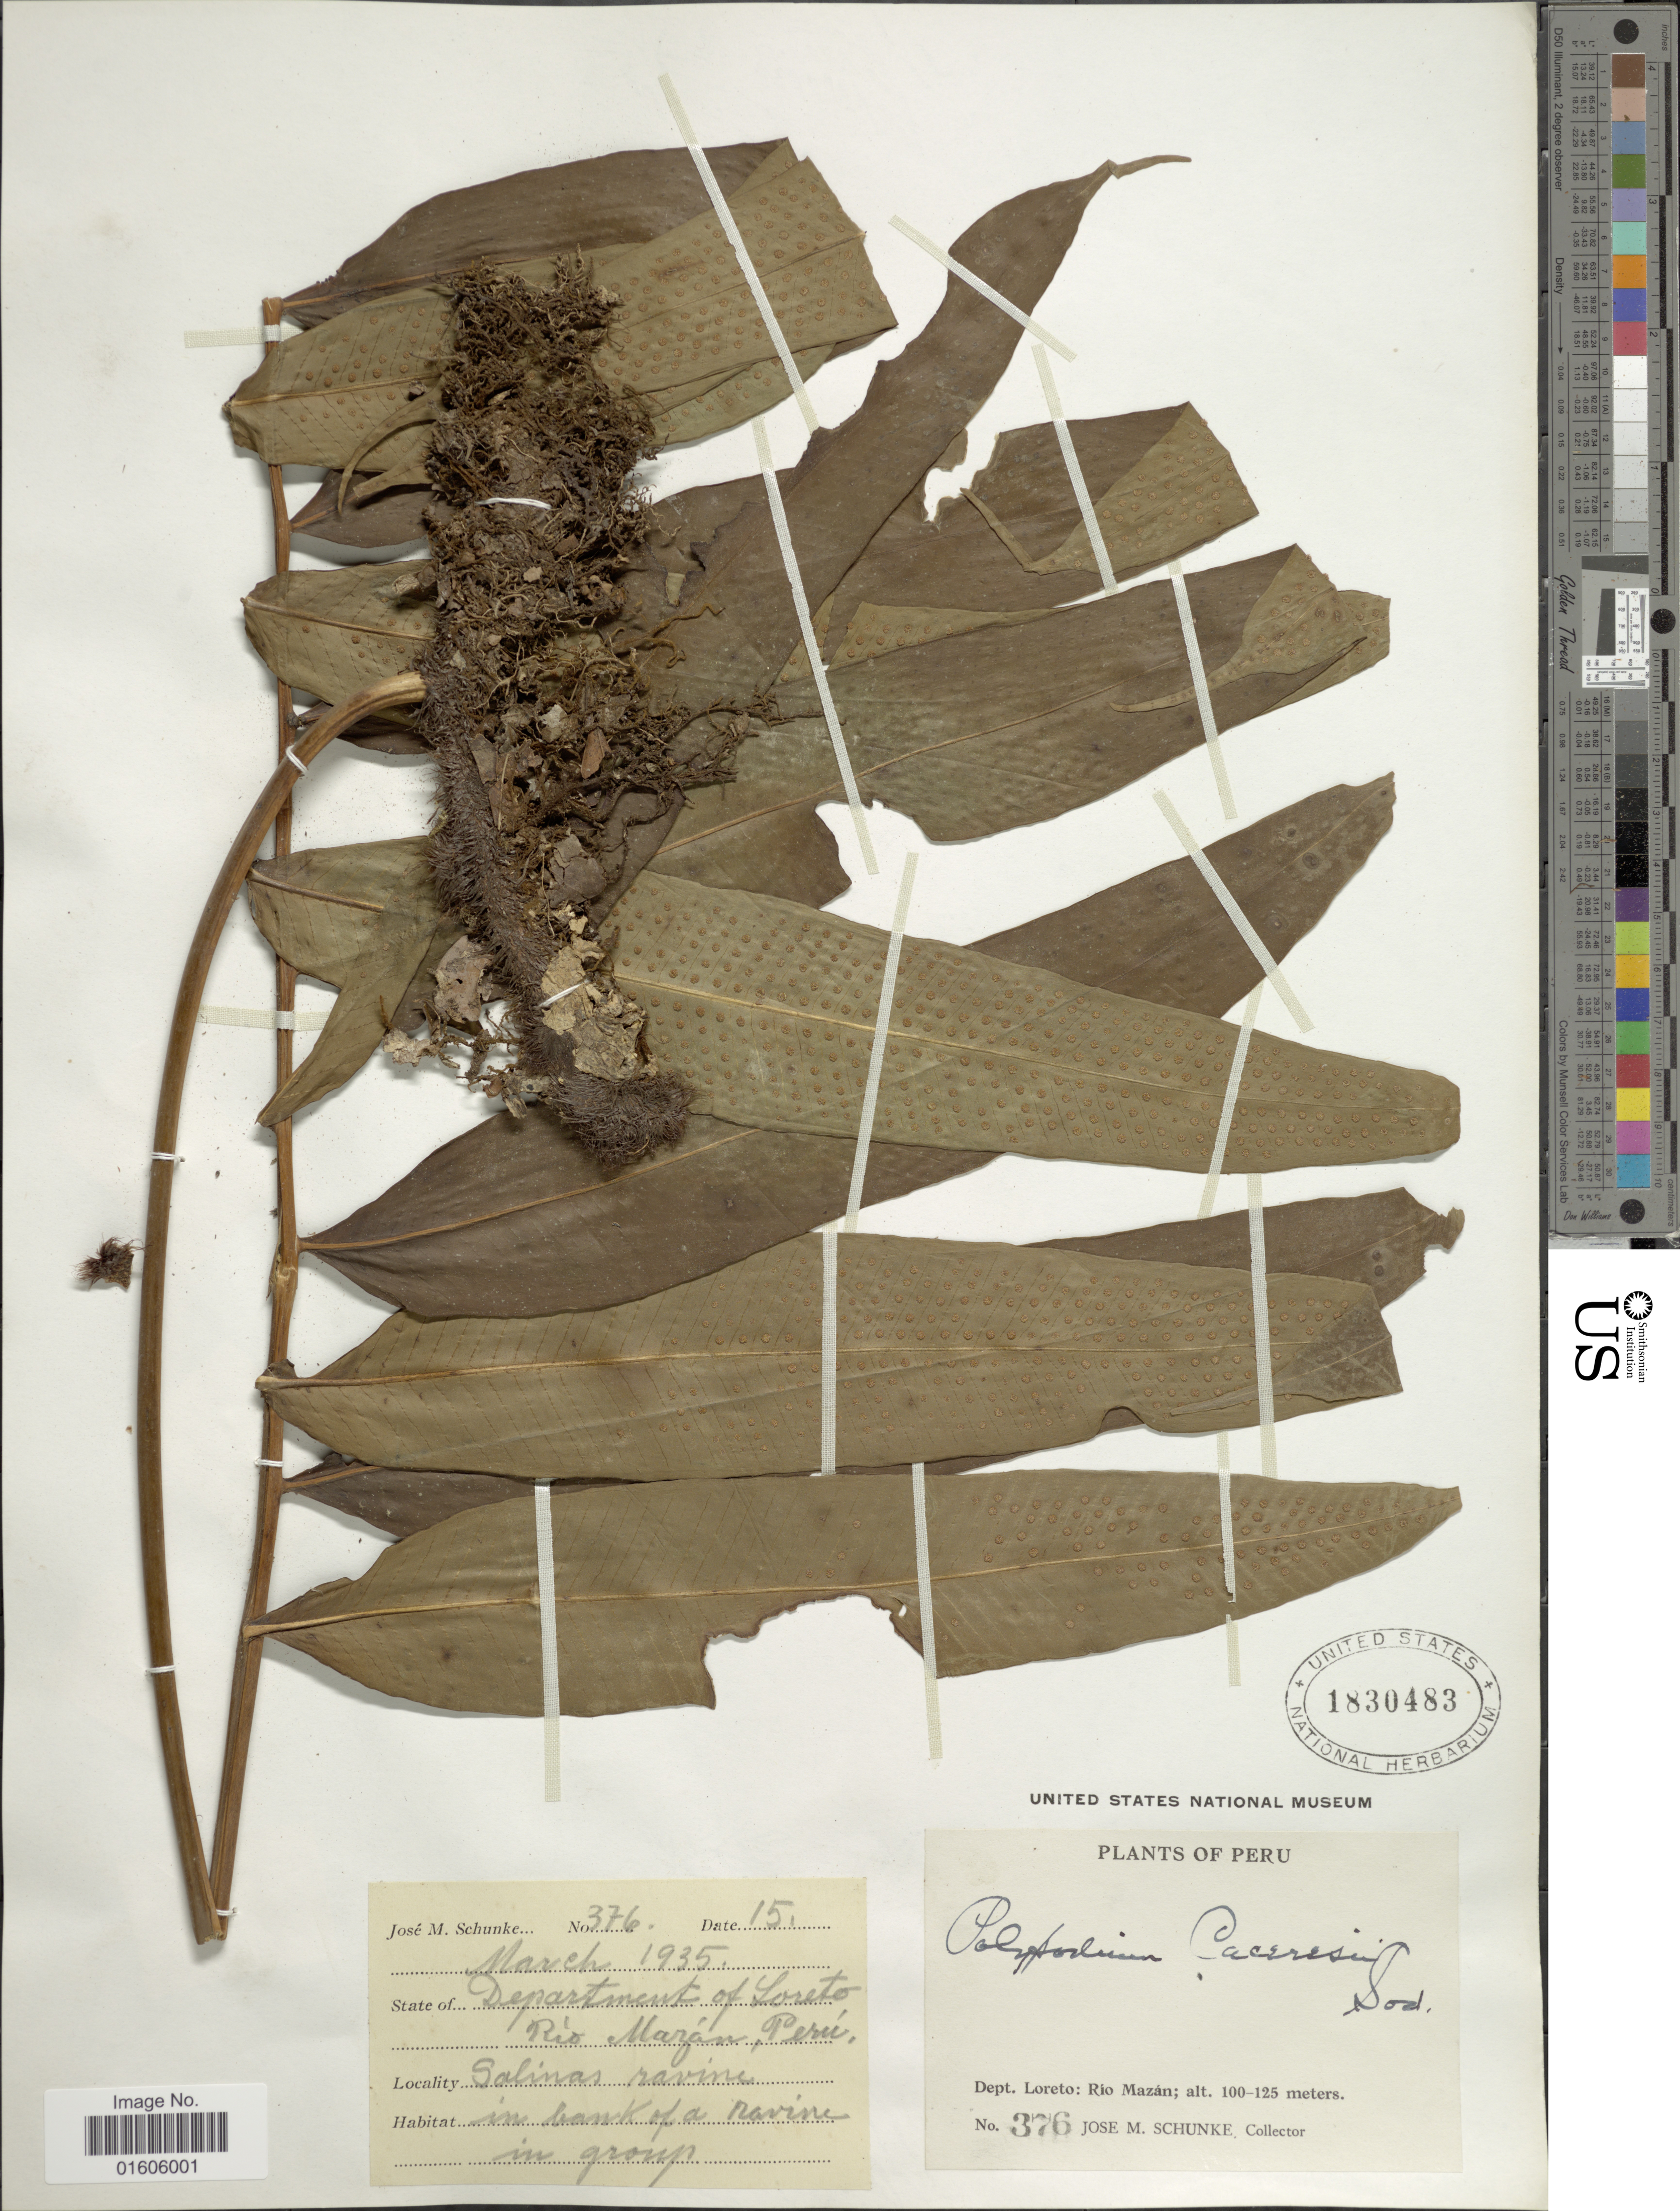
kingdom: Plantae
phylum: Tracheophyta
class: Polypodiopsida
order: Polypodiales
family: Polypodiaceae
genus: Serpocaulon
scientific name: Serpocaulon caceresii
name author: A.R. Sm.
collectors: J. M. Schunke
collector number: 376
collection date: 1935-03-15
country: Peru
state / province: Loreto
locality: State of Department of Loreto, Río Mazán, Perú.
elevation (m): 100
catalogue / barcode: US 1830483